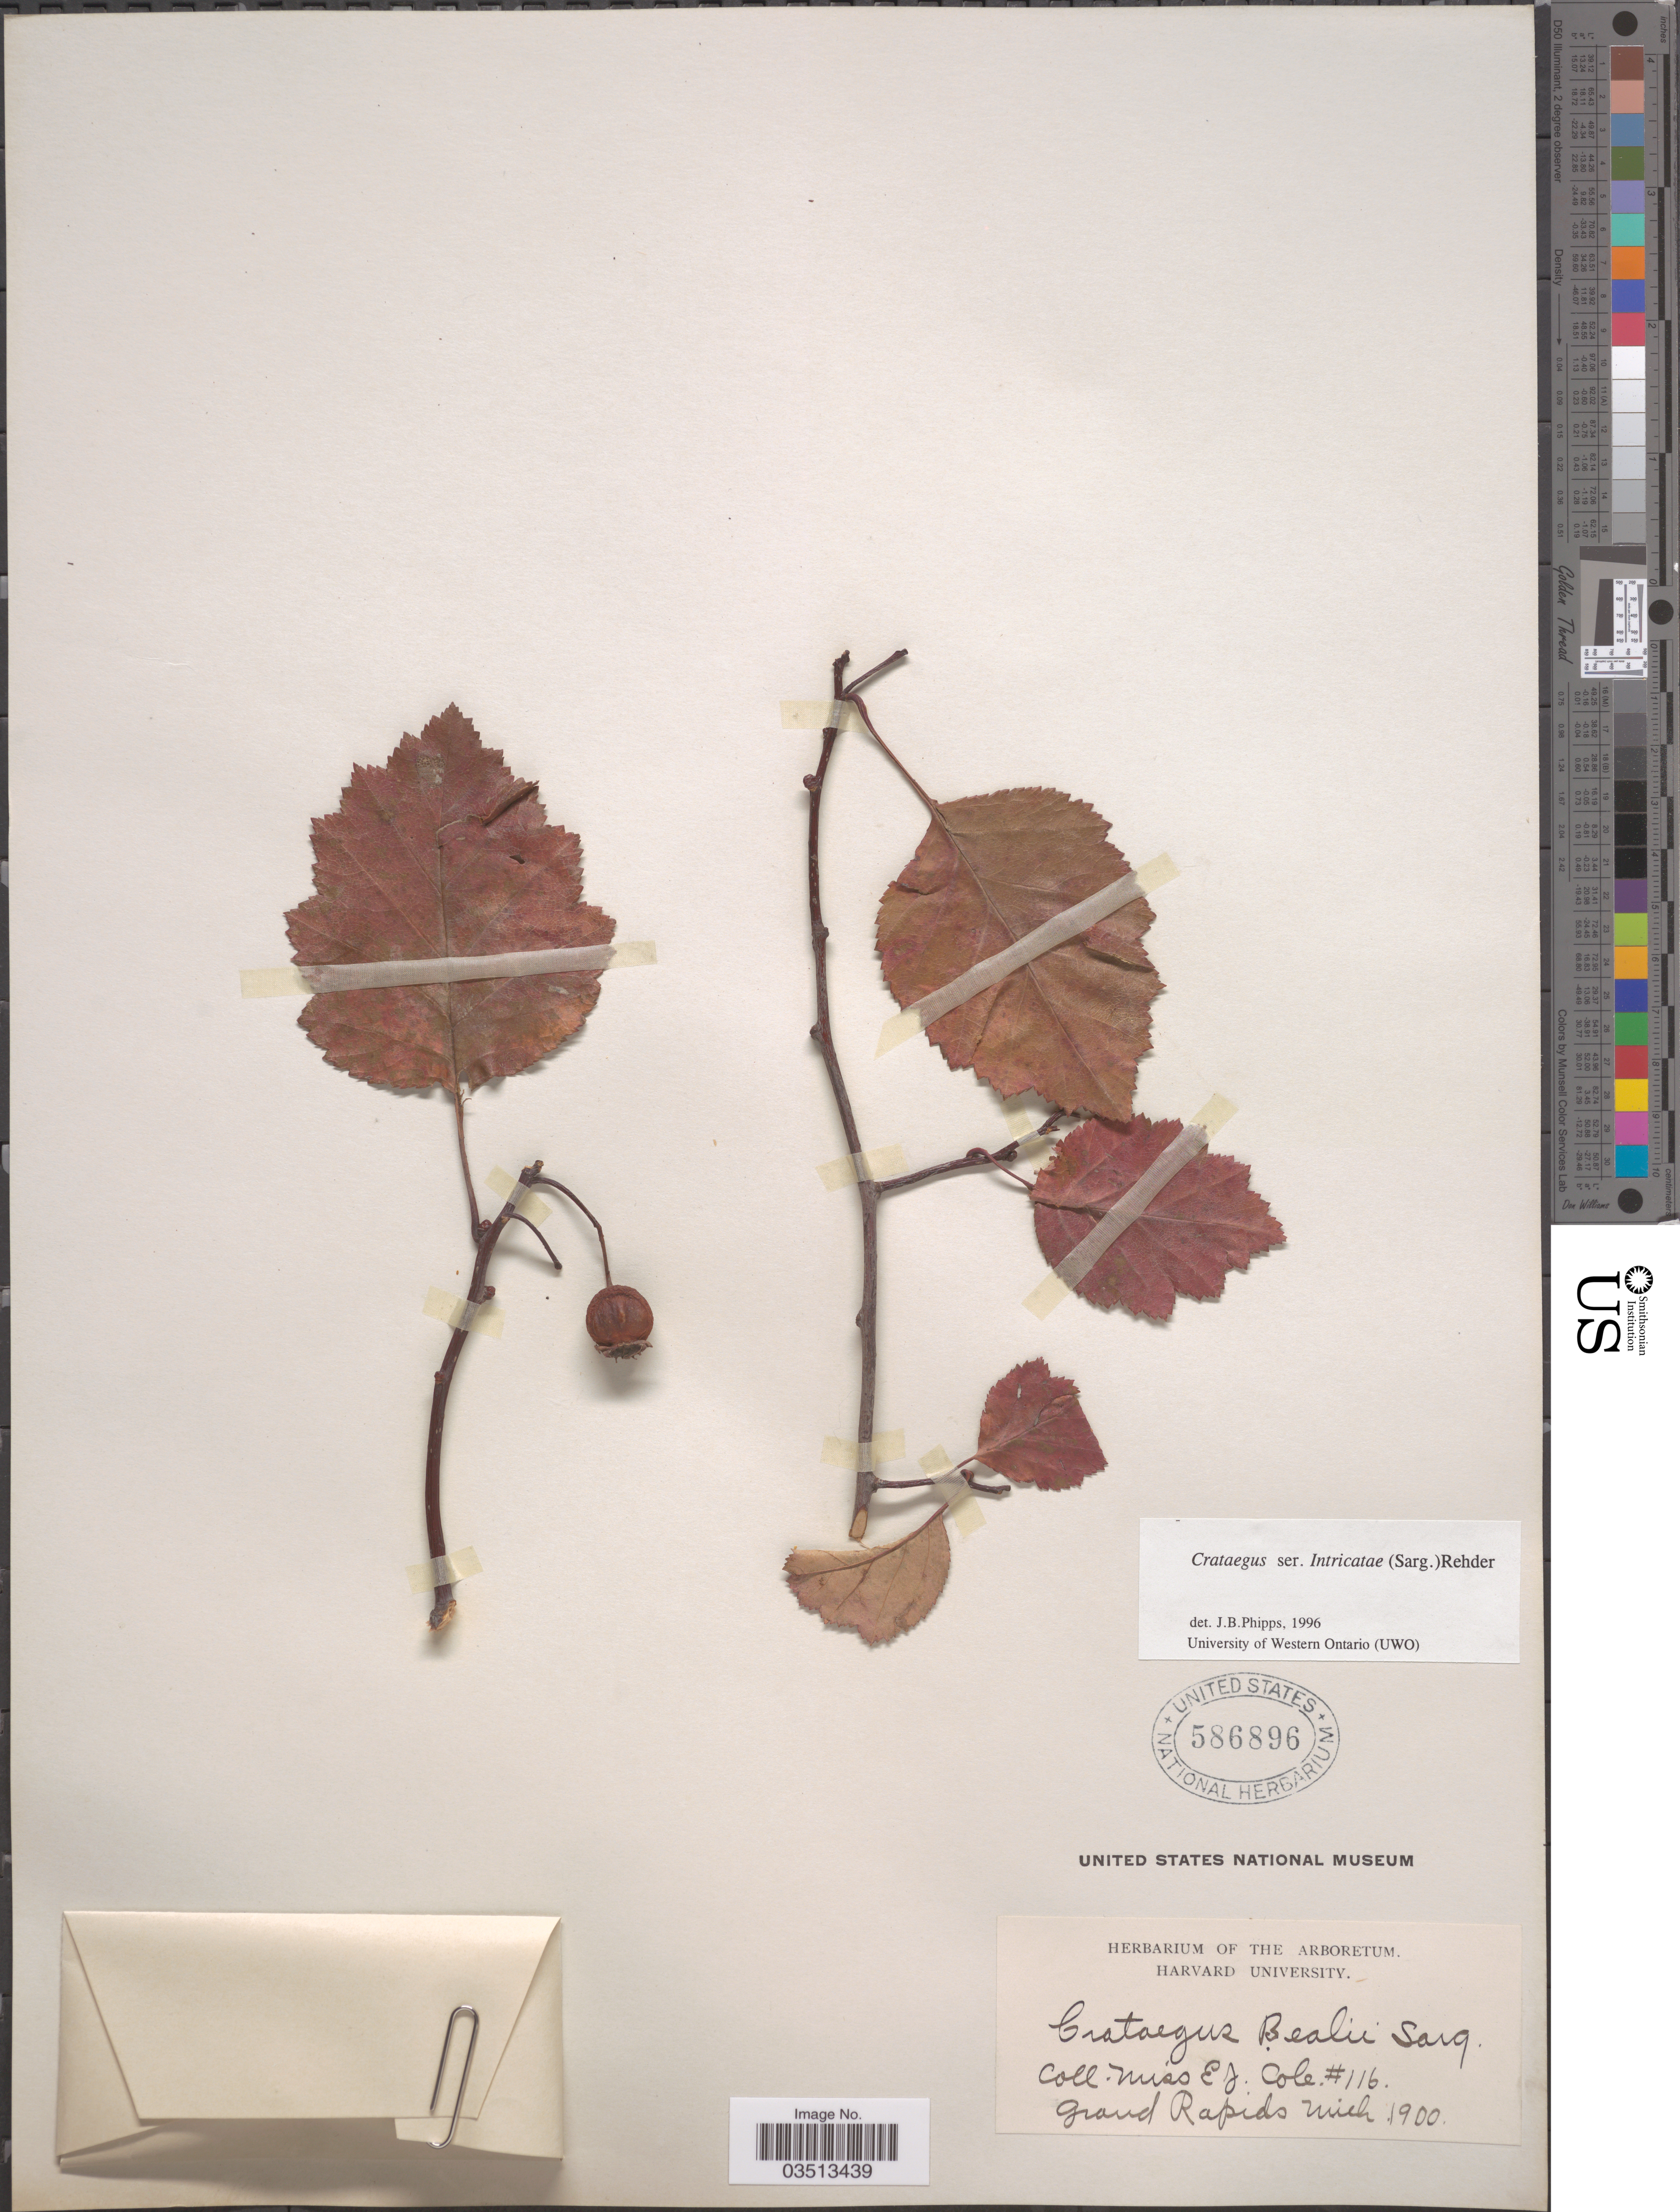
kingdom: Plantae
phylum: Tracheophyta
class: Magnoliopsida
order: Rosales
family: Rosaceae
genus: Crataegus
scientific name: Crataegus beadlei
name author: Ashe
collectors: E. Cole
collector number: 116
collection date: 1900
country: United States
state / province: Michigan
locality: Grand Rapids.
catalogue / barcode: US 586896